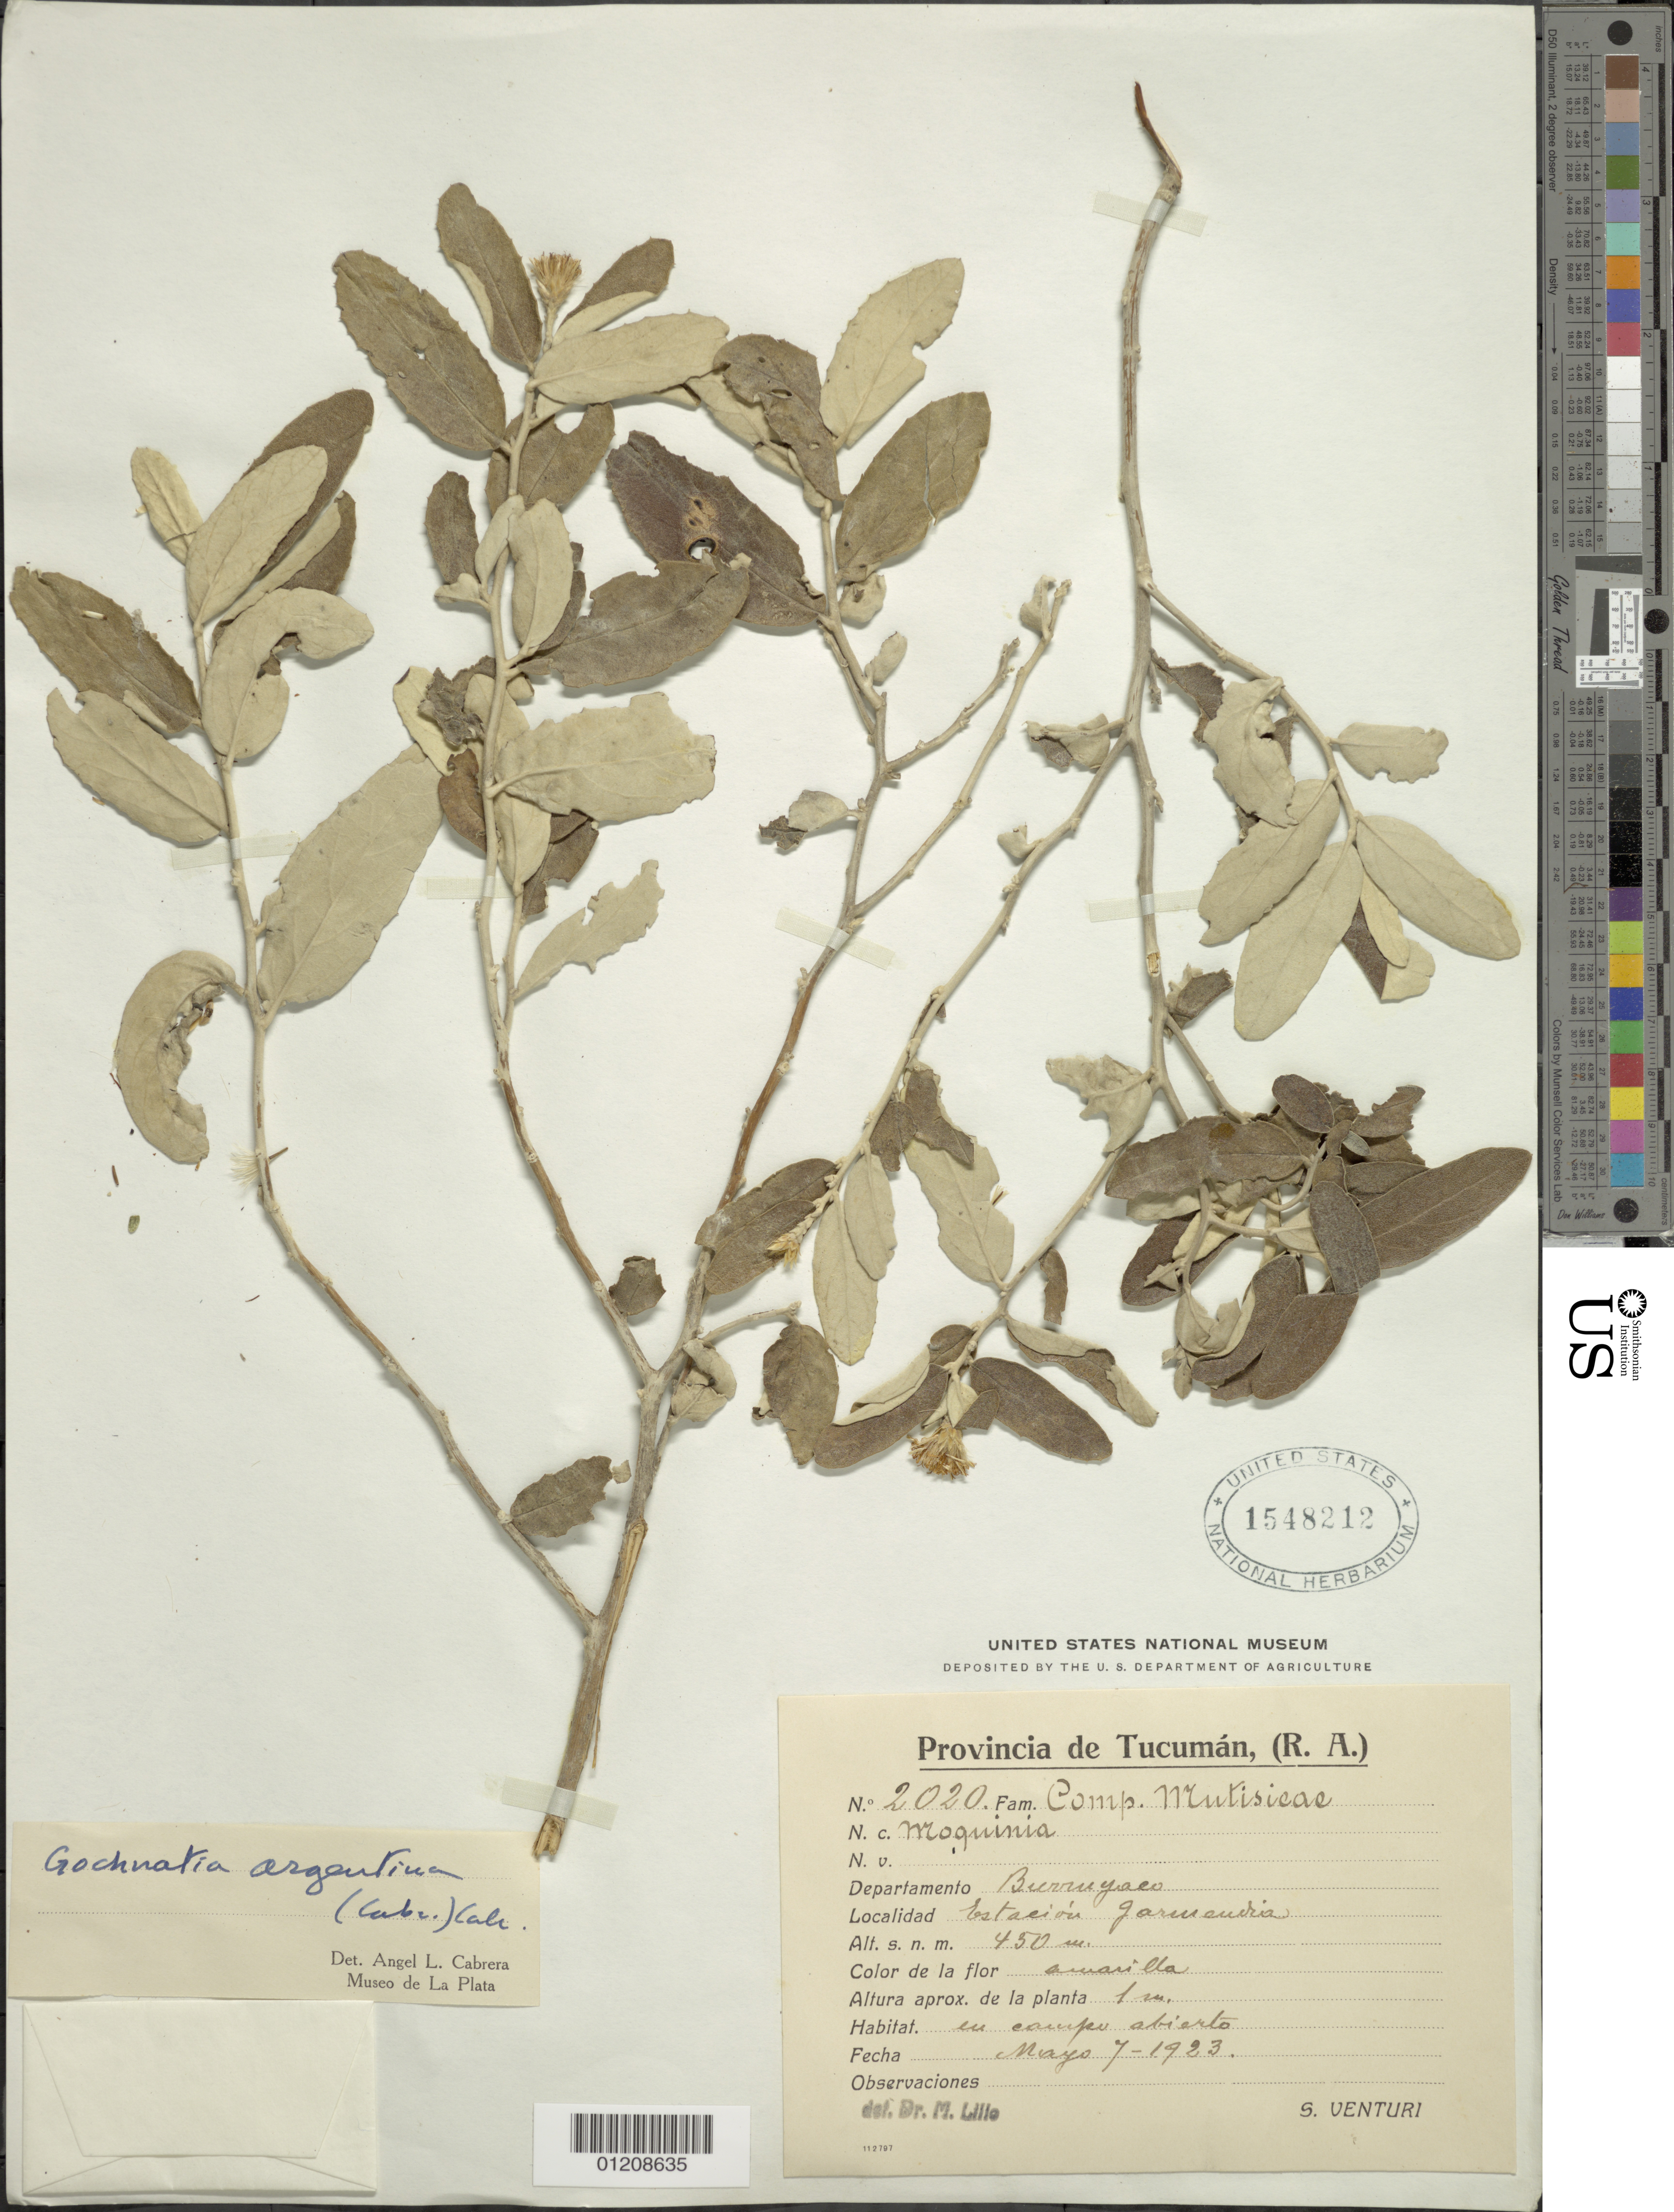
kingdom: Plantae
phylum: Tracheophyta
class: Magnoliopsida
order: Asterales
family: Asteraceae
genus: Moquiniastrum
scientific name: Moquiniastrum argentinum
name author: (Cabrera) G. Sancho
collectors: S. Venturi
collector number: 2020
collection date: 1923-05-07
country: Argentina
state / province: Tucumán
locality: Burruyaco, Estacion Garmendia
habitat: en campo abierto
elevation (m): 450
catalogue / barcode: US 1548212